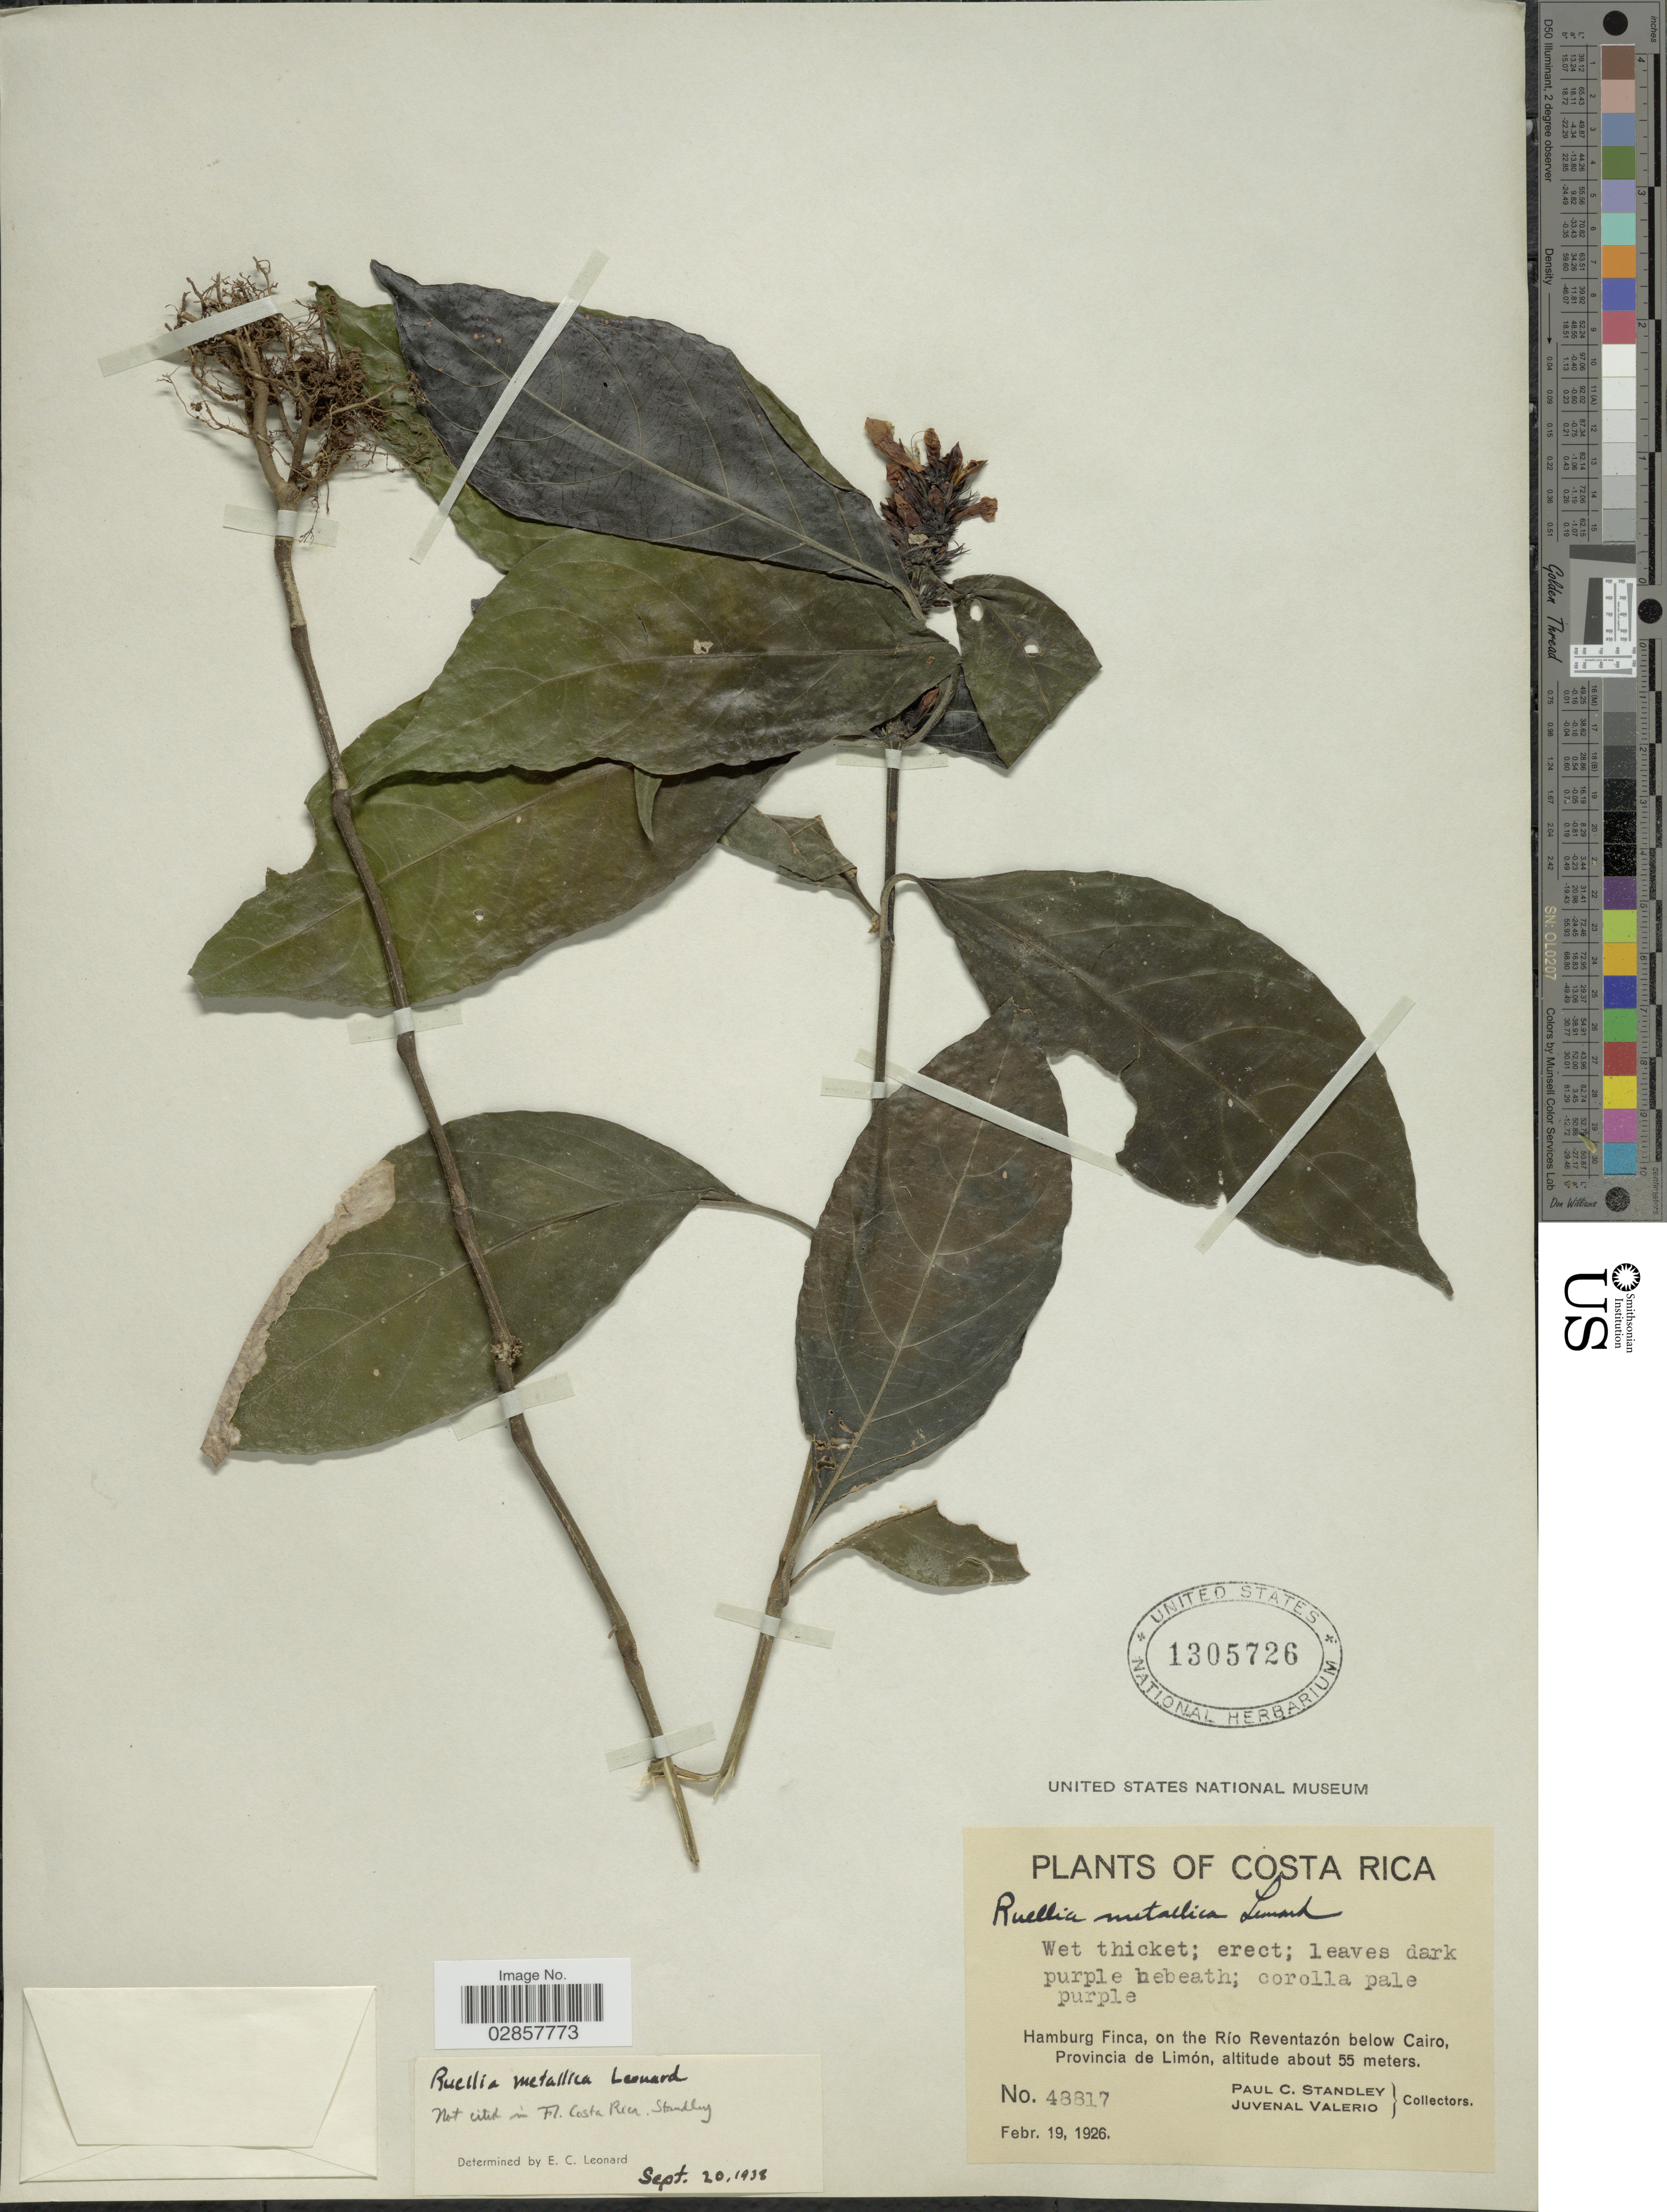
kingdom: Plantae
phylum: Tracheophyta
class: Magnoliopsida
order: Lamiales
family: Acanthaceae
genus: Ruellia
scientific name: Ruellia metallica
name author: Leonard in Standl.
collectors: P. C. Standley & J. Valerio R.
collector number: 48817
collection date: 1926-02-19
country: Costa Rica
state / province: Limón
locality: Hamburg Finca, on the Río Reventazón below Cairo, Provincia de Limón.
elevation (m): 55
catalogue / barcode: US 1305726